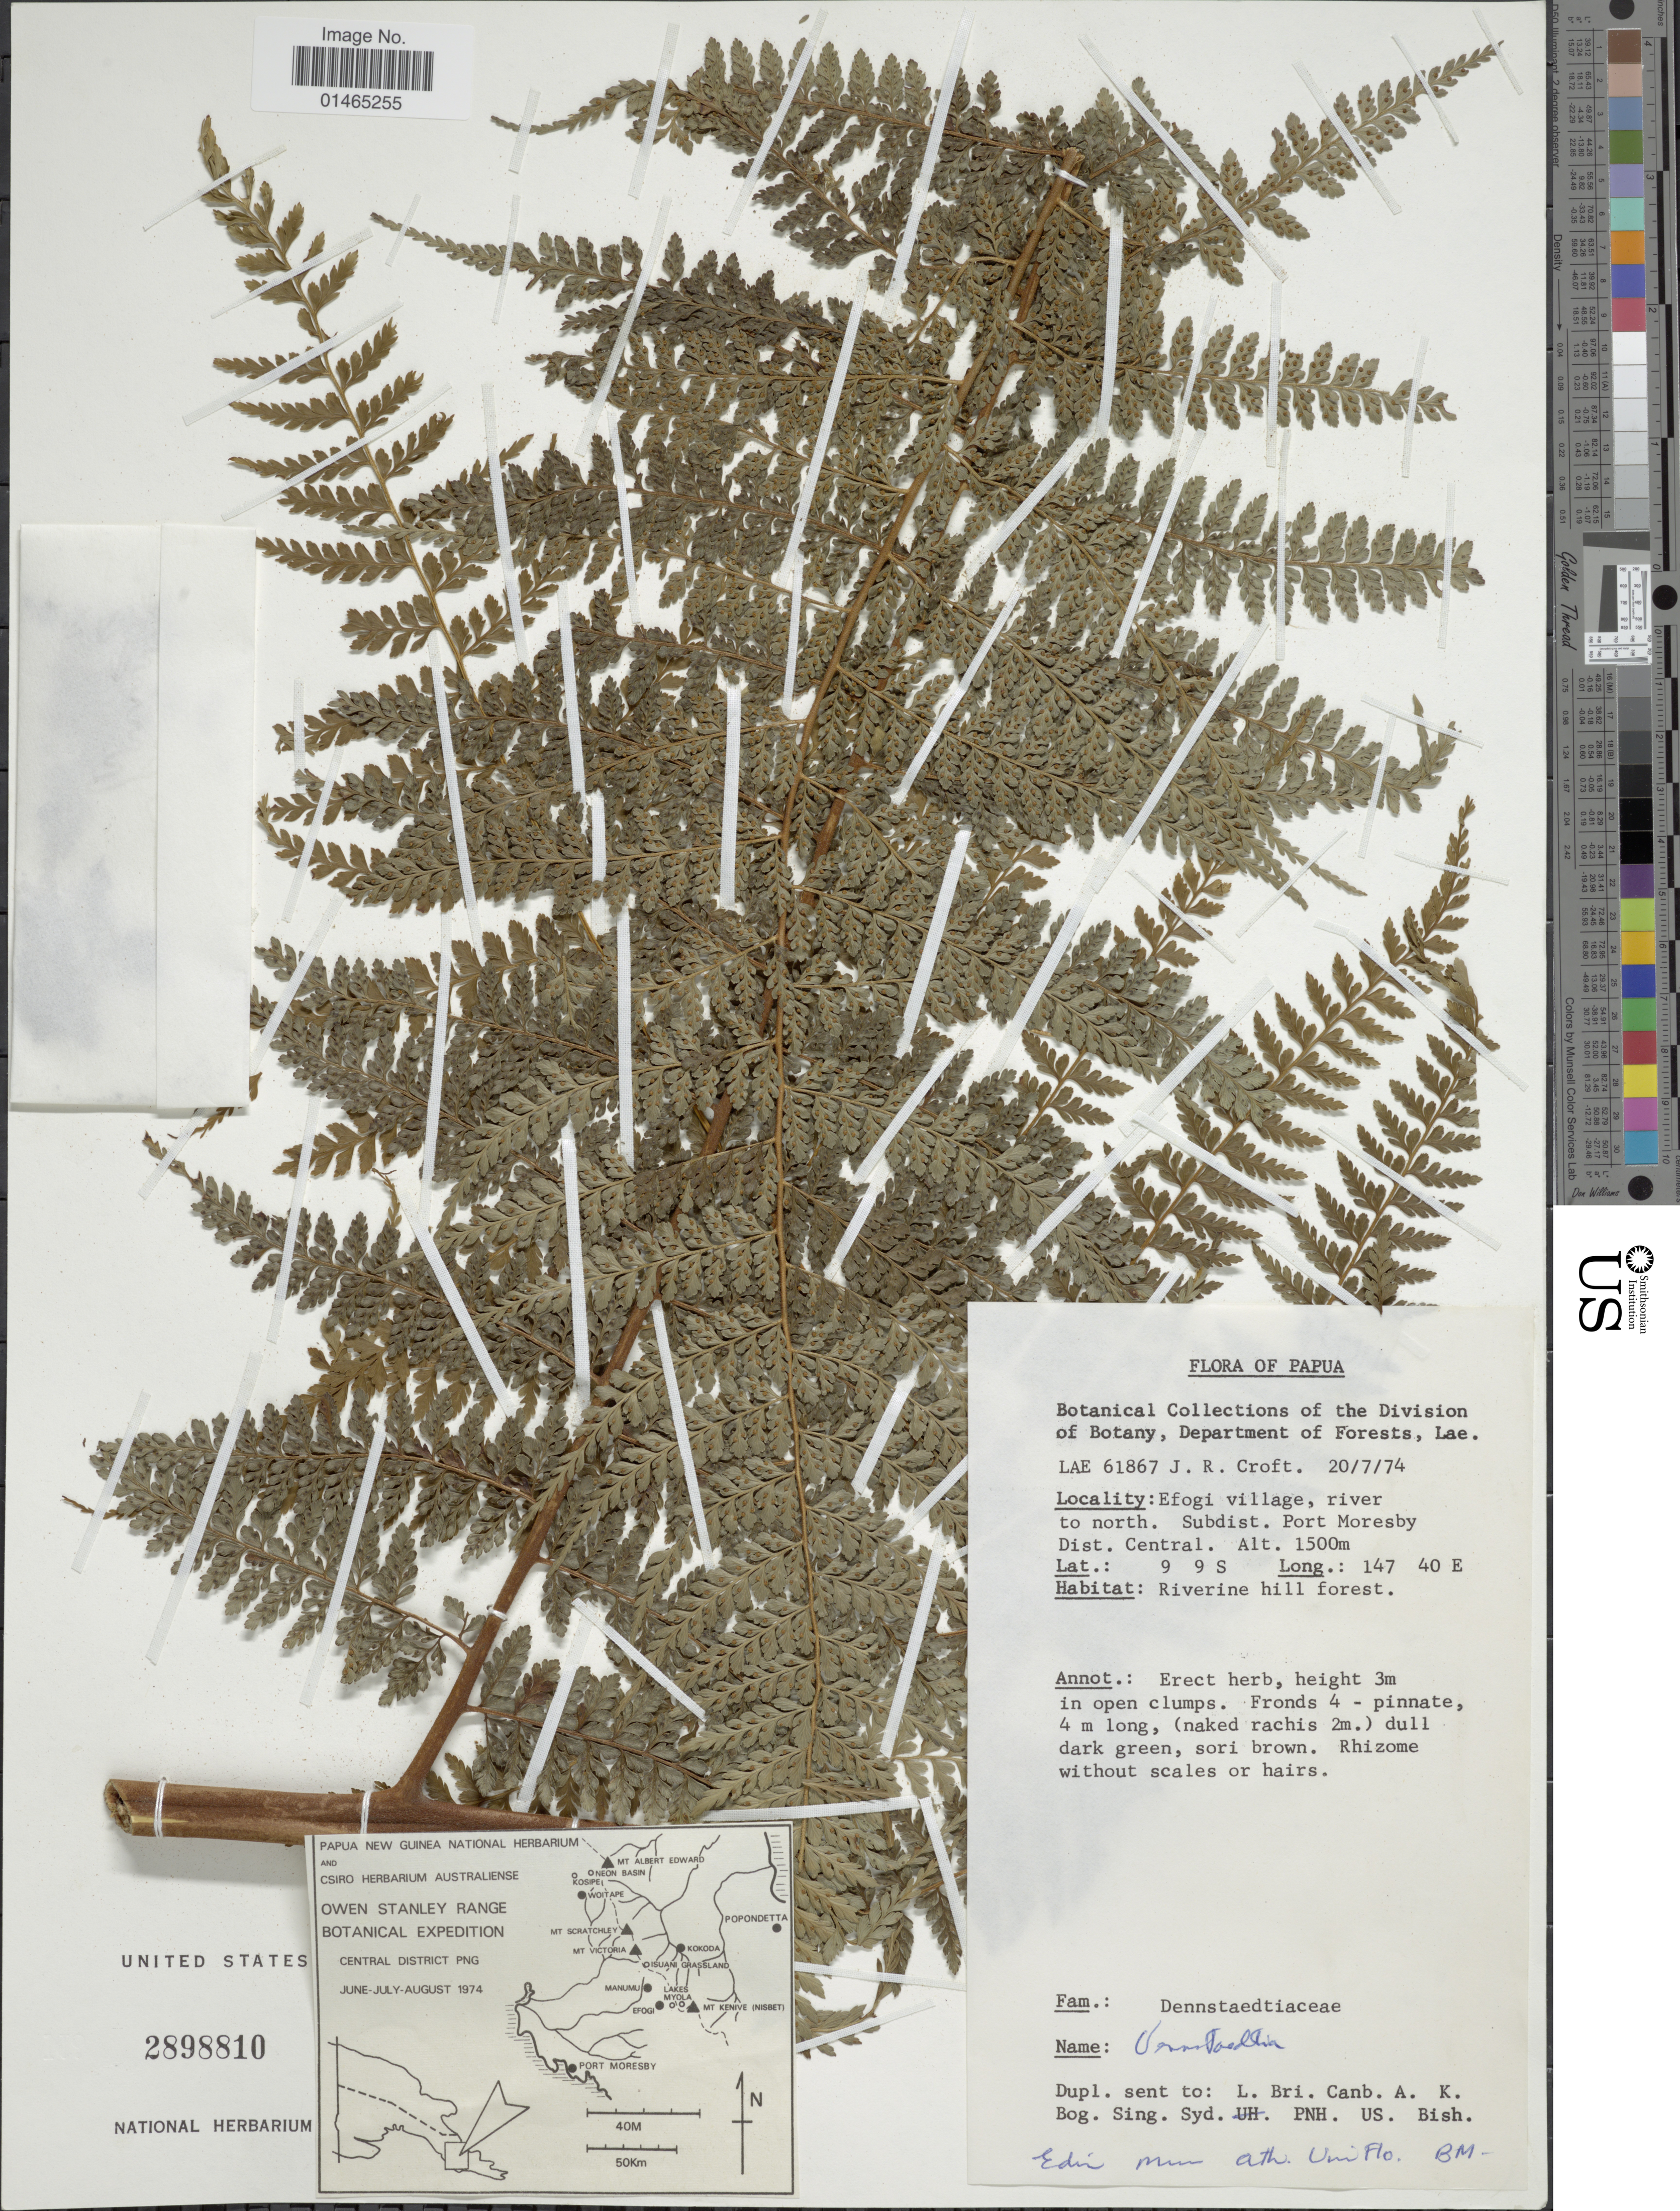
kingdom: Plantae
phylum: Tracheophyta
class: Polypodiopsida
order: Polypodiales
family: Dennstaedtiaceae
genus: Dennstaedtia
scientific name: Dennstaedtia sp.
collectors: J. R. Croft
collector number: LAE 61867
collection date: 1974-07-20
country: Papua New Guinea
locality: Efogi village, river to north, Subdist. Port Moresby, Distr. Central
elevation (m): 1500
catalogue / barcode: US 2898810